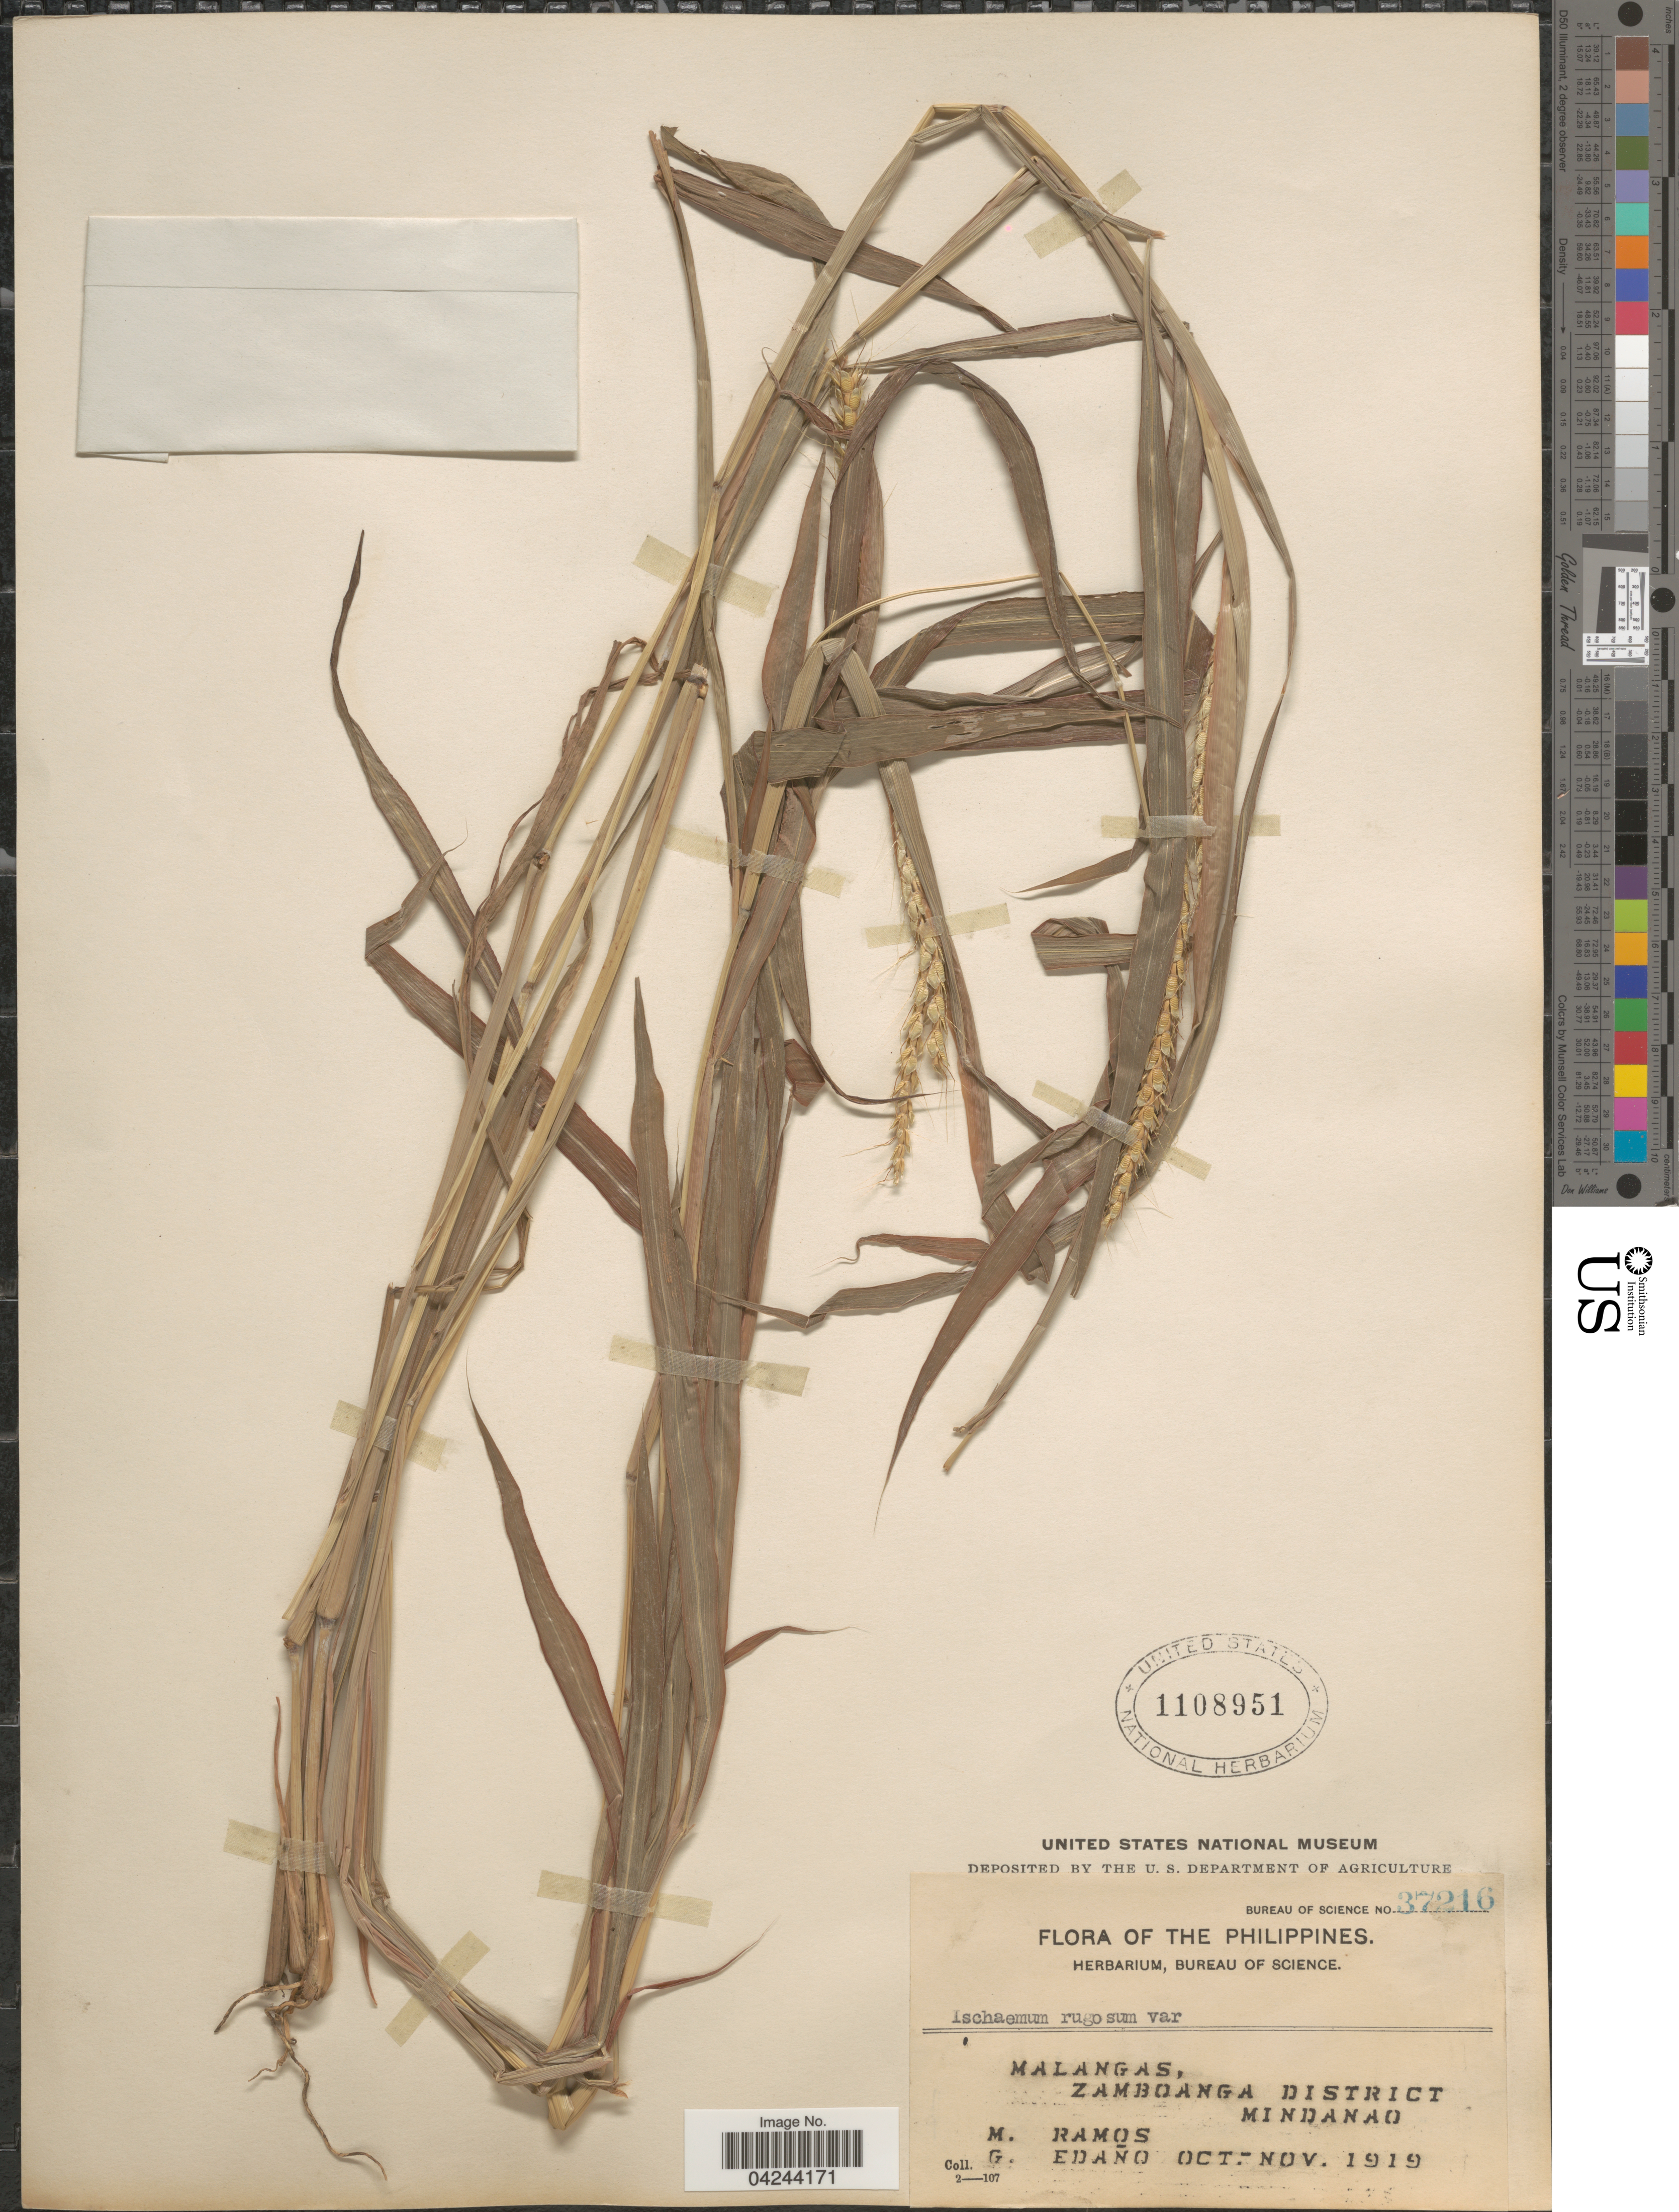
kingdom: Plantae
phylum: Tracheophyta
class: Liliopsida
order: Poales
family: Poaceae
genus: Ischaemum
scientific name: Ischaemum rugosum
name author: Salisb.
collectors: M. Ramos & G. Edaño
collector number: Bureau of Science 37216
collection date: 1919-10/1919-11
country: Philippines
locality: Malangas, Zamboanga District. Mindanao.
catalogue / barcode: US 1108951